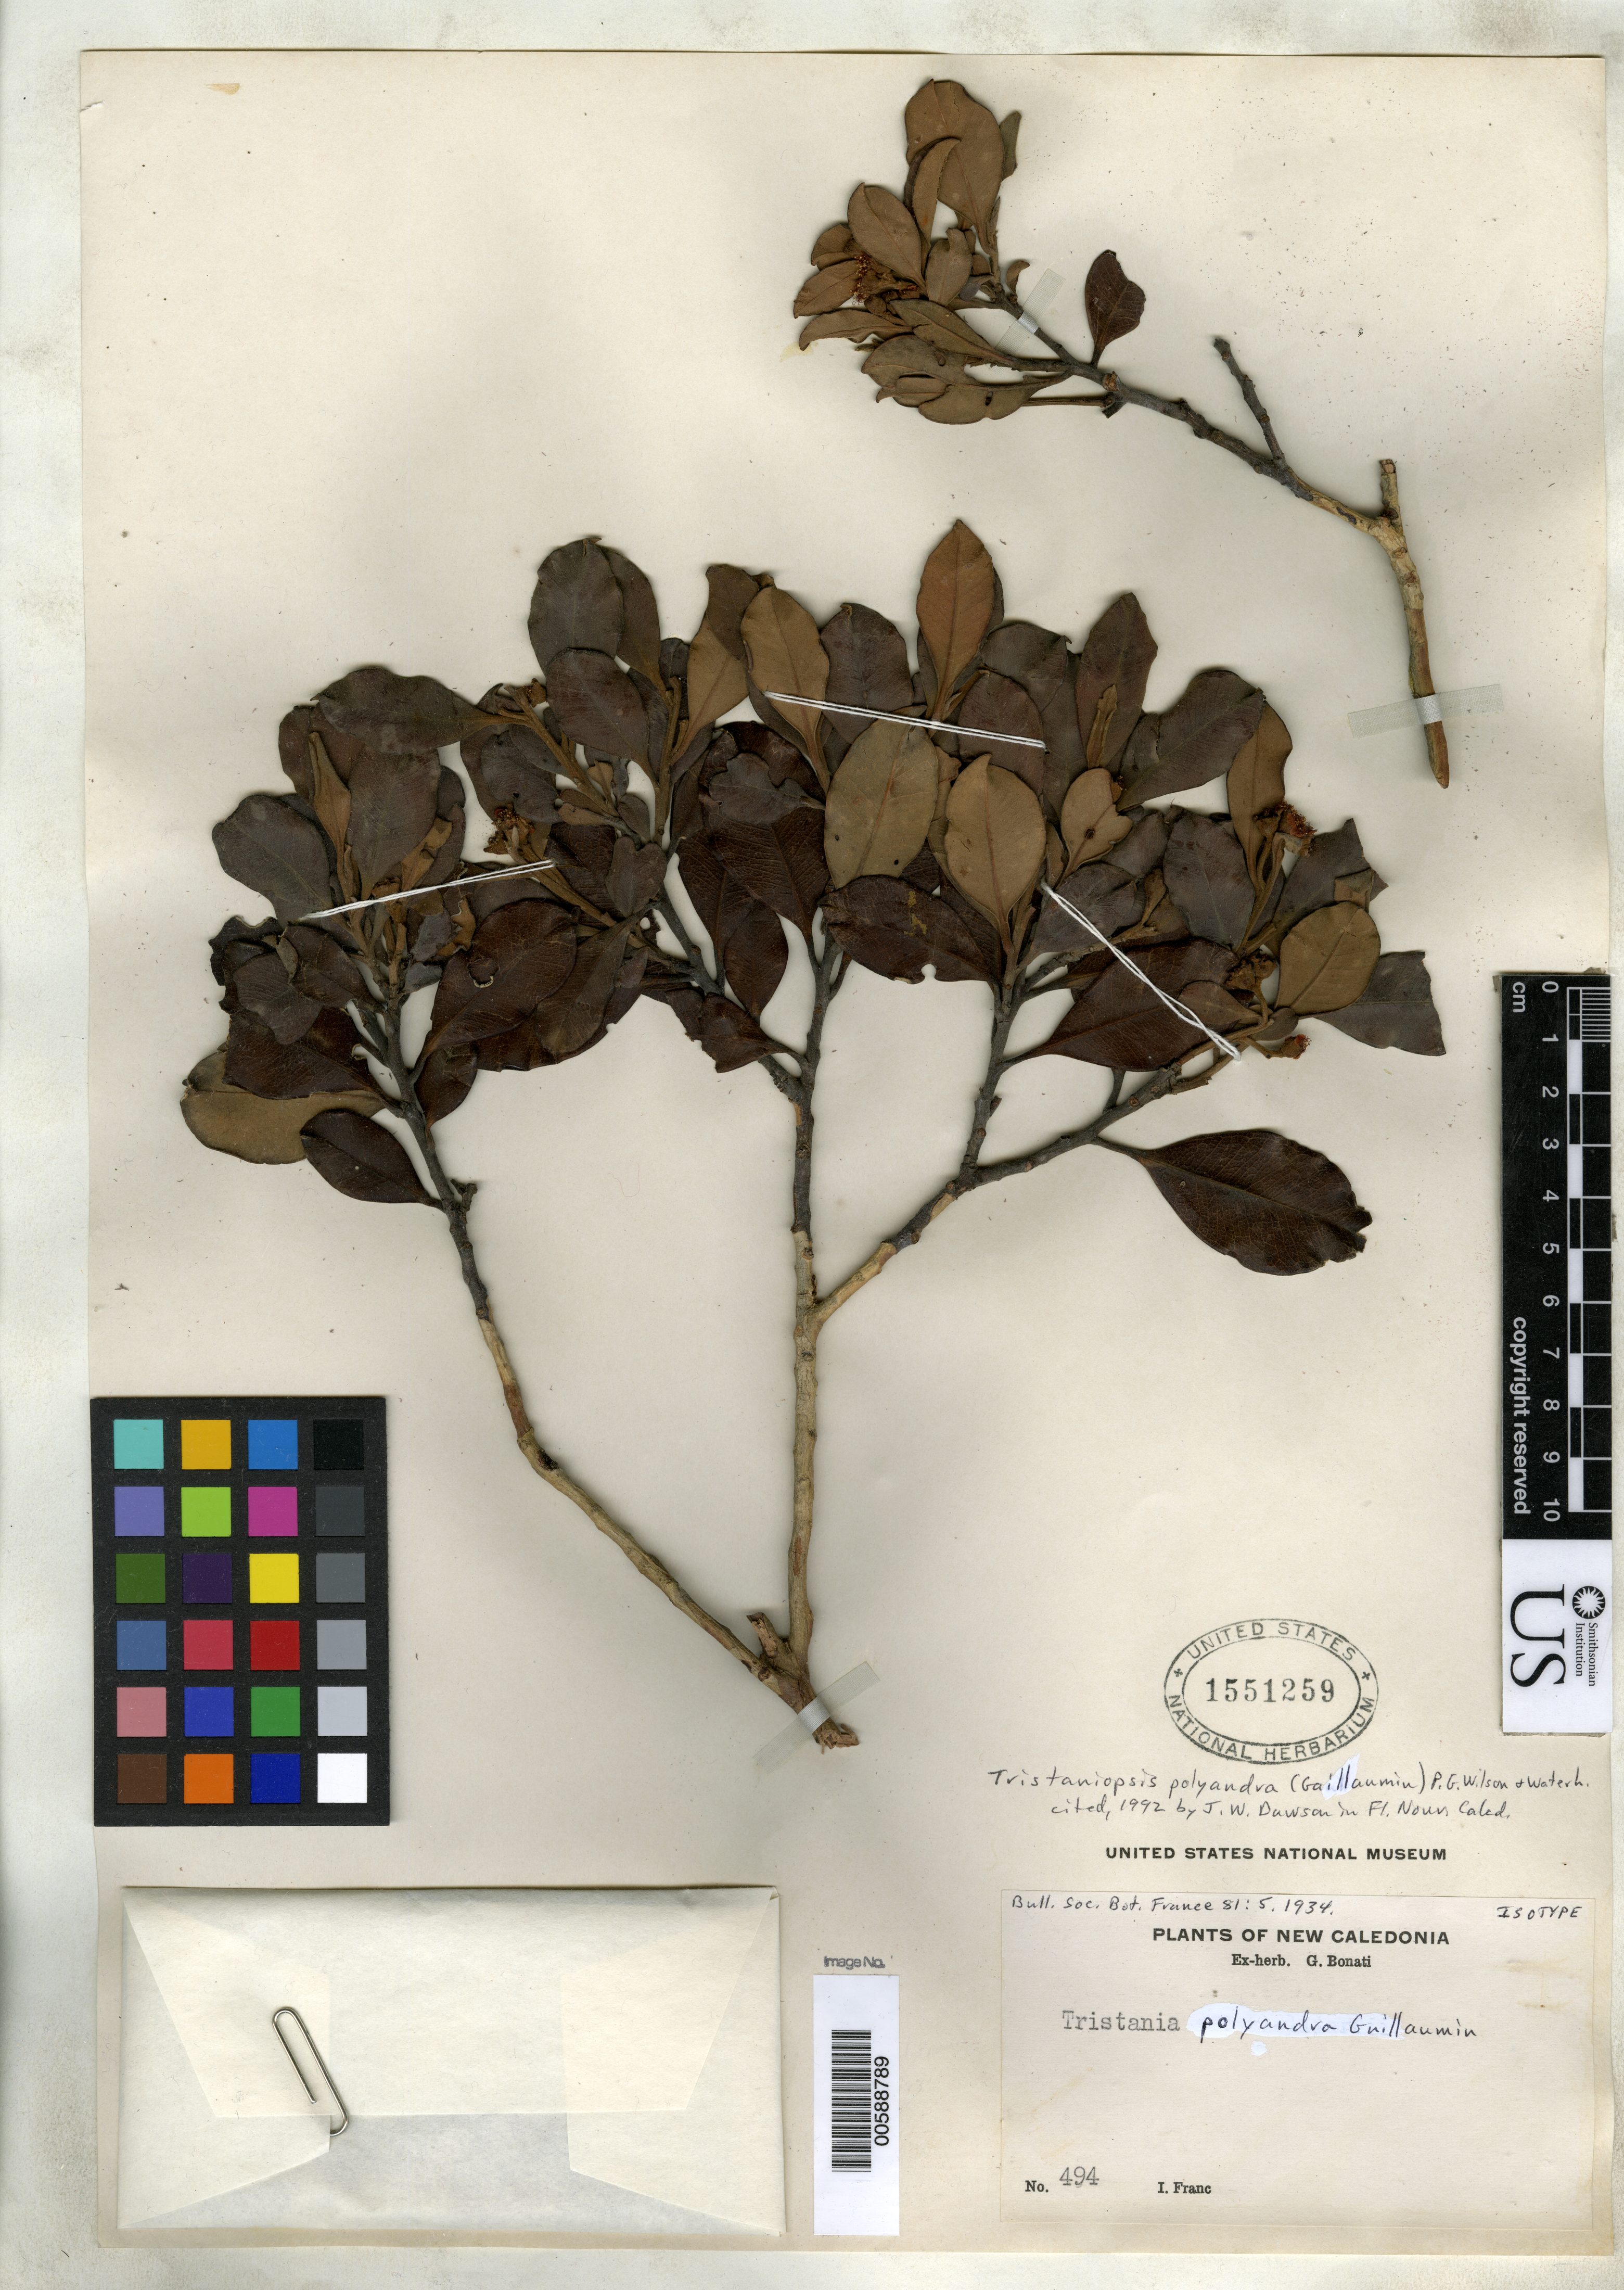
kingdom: Plantae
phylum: Tracheophyta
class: Magnoliopsida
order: Myrtales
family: Myrtaceae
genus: Tristania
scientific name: Tristania polyandra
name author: Guillaumin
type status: Isotype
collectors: I. Franc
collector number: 494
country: New Caledonia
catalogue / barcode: US 1551259